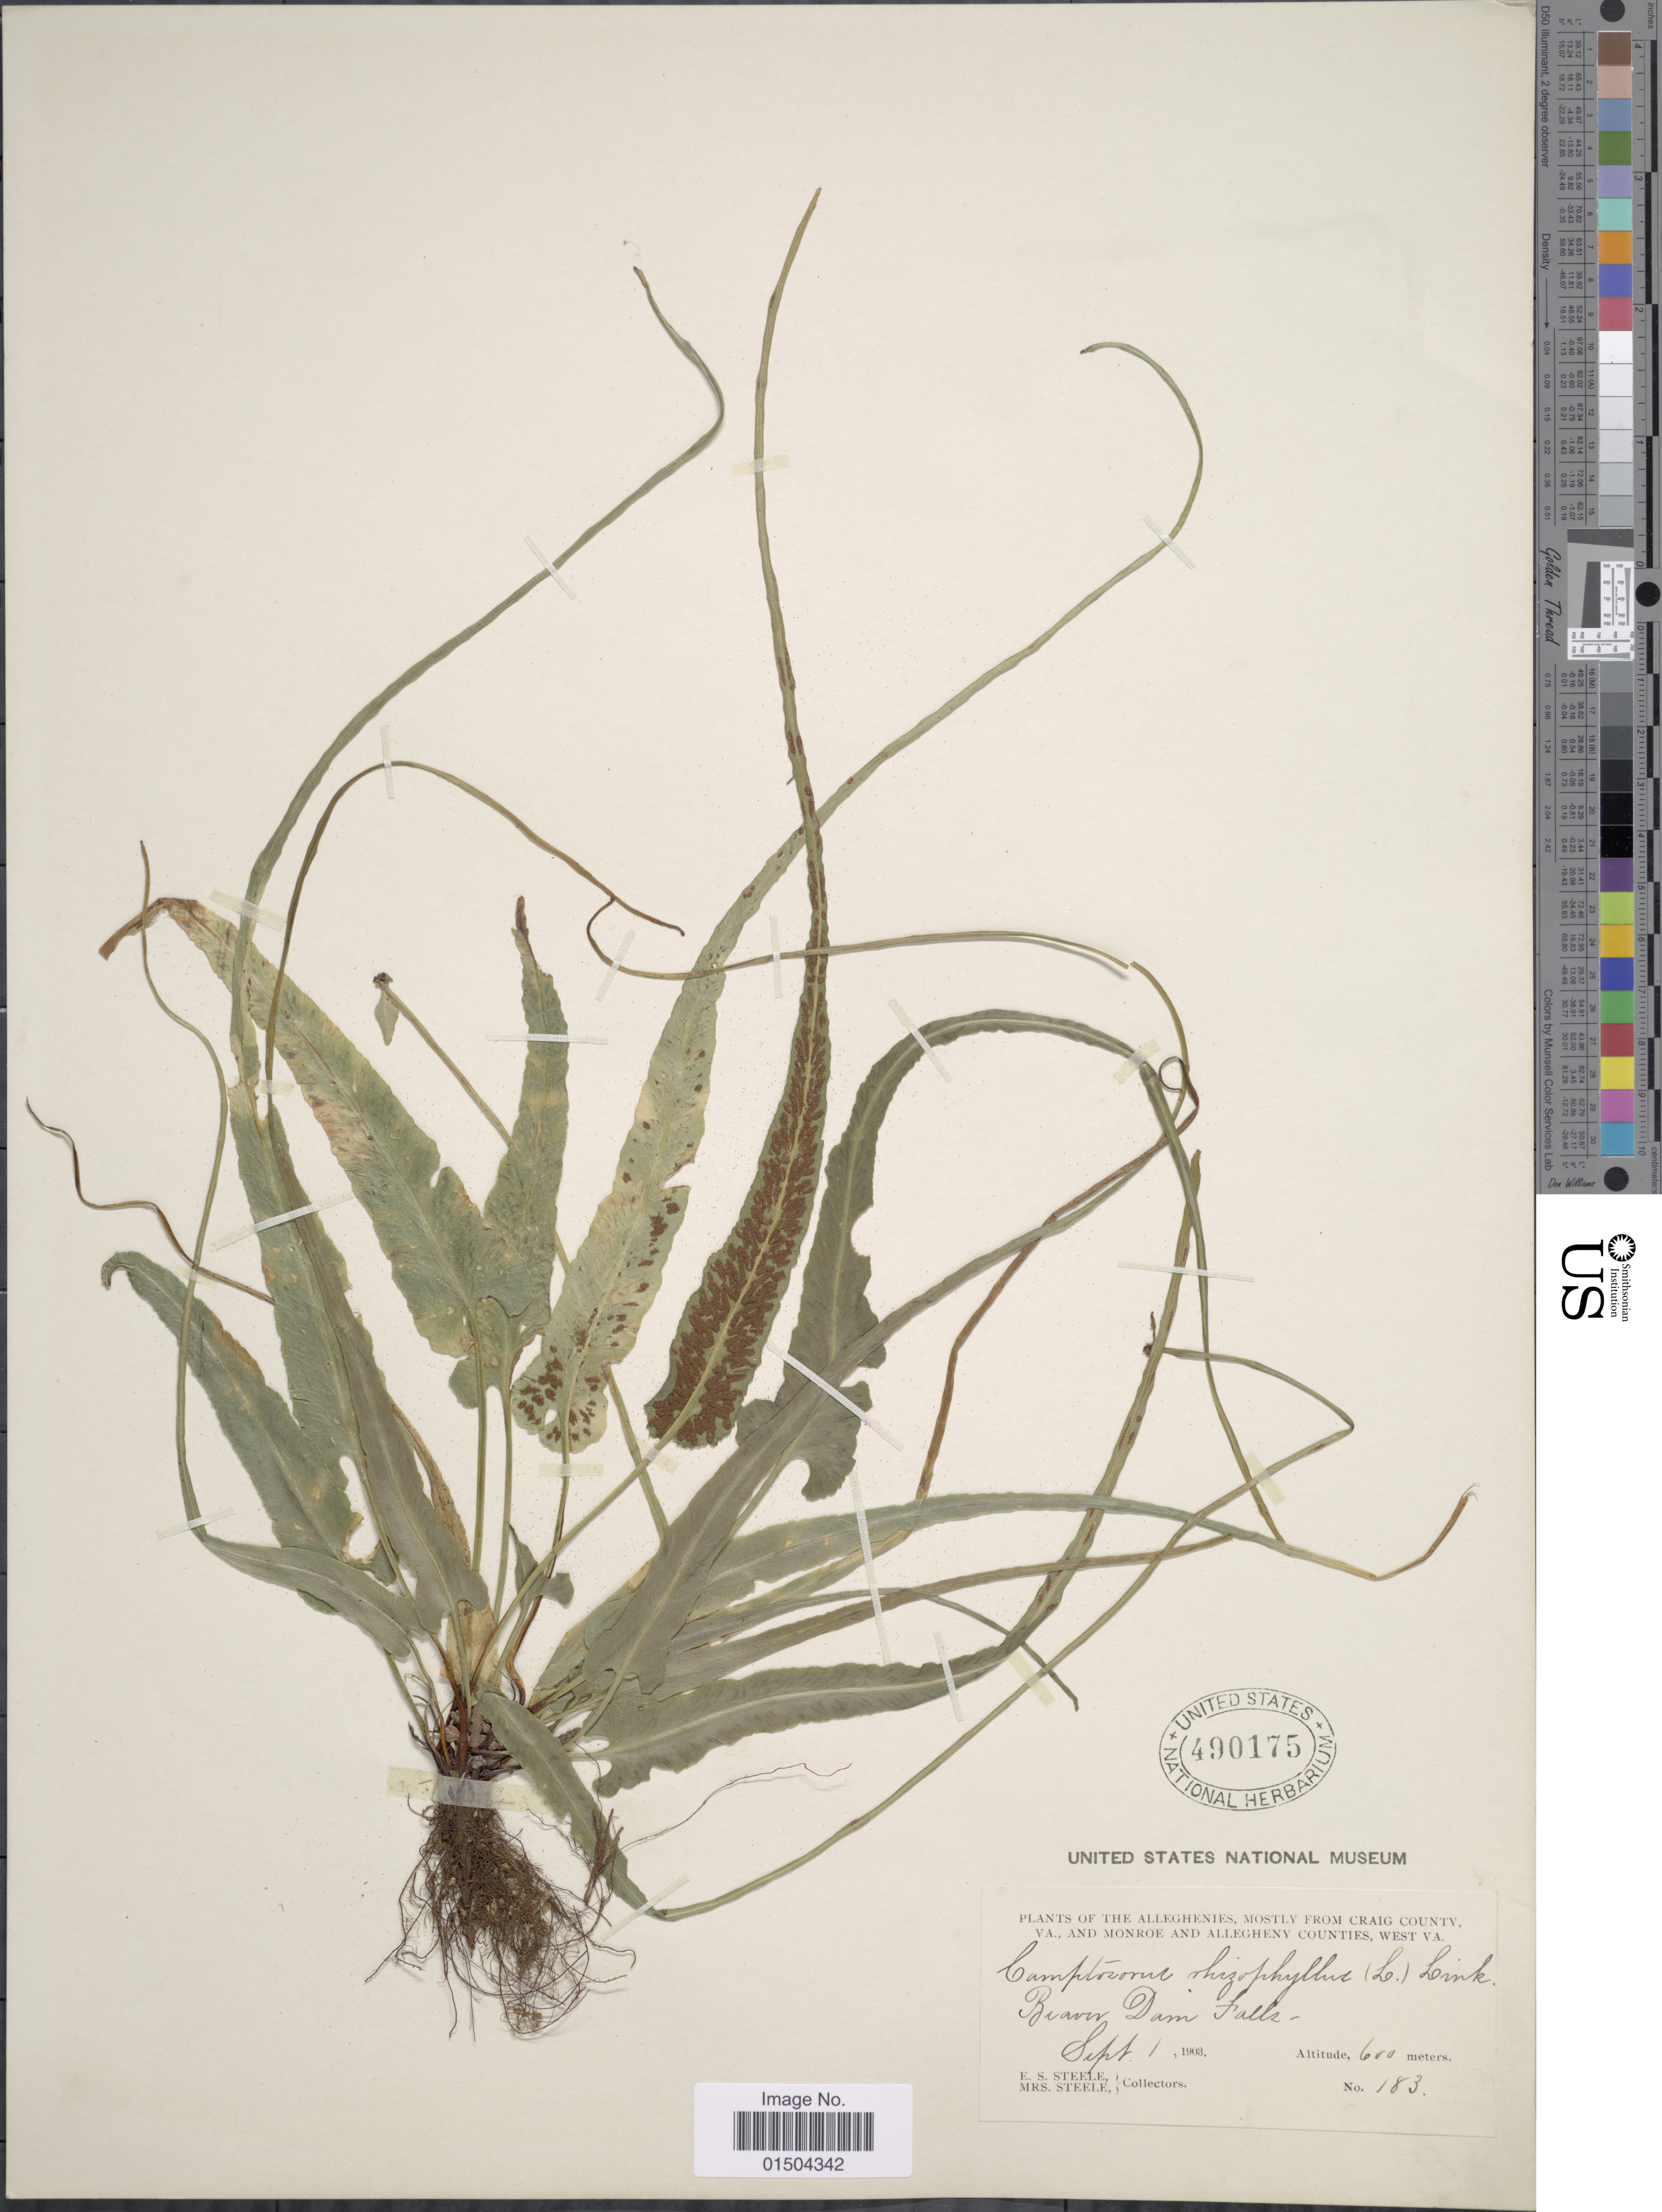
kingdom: Plantae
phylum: Tracheophyta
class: Polypodiopsida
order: Polypodiales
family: Aspleniaceae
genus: Asplenium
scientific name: Asplenium rhizophyllum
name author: L.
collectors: E. Steele & Mrs. E. S. Steele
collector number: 183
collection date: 1903-09-01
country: United States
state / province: Virginia / West Virginia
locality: Alleghenies, mostly from Craig County, Va., and Monroe and Allegheny Counties, West Va. Beaver Dam Falls.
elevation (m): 600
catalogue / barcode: US 490175